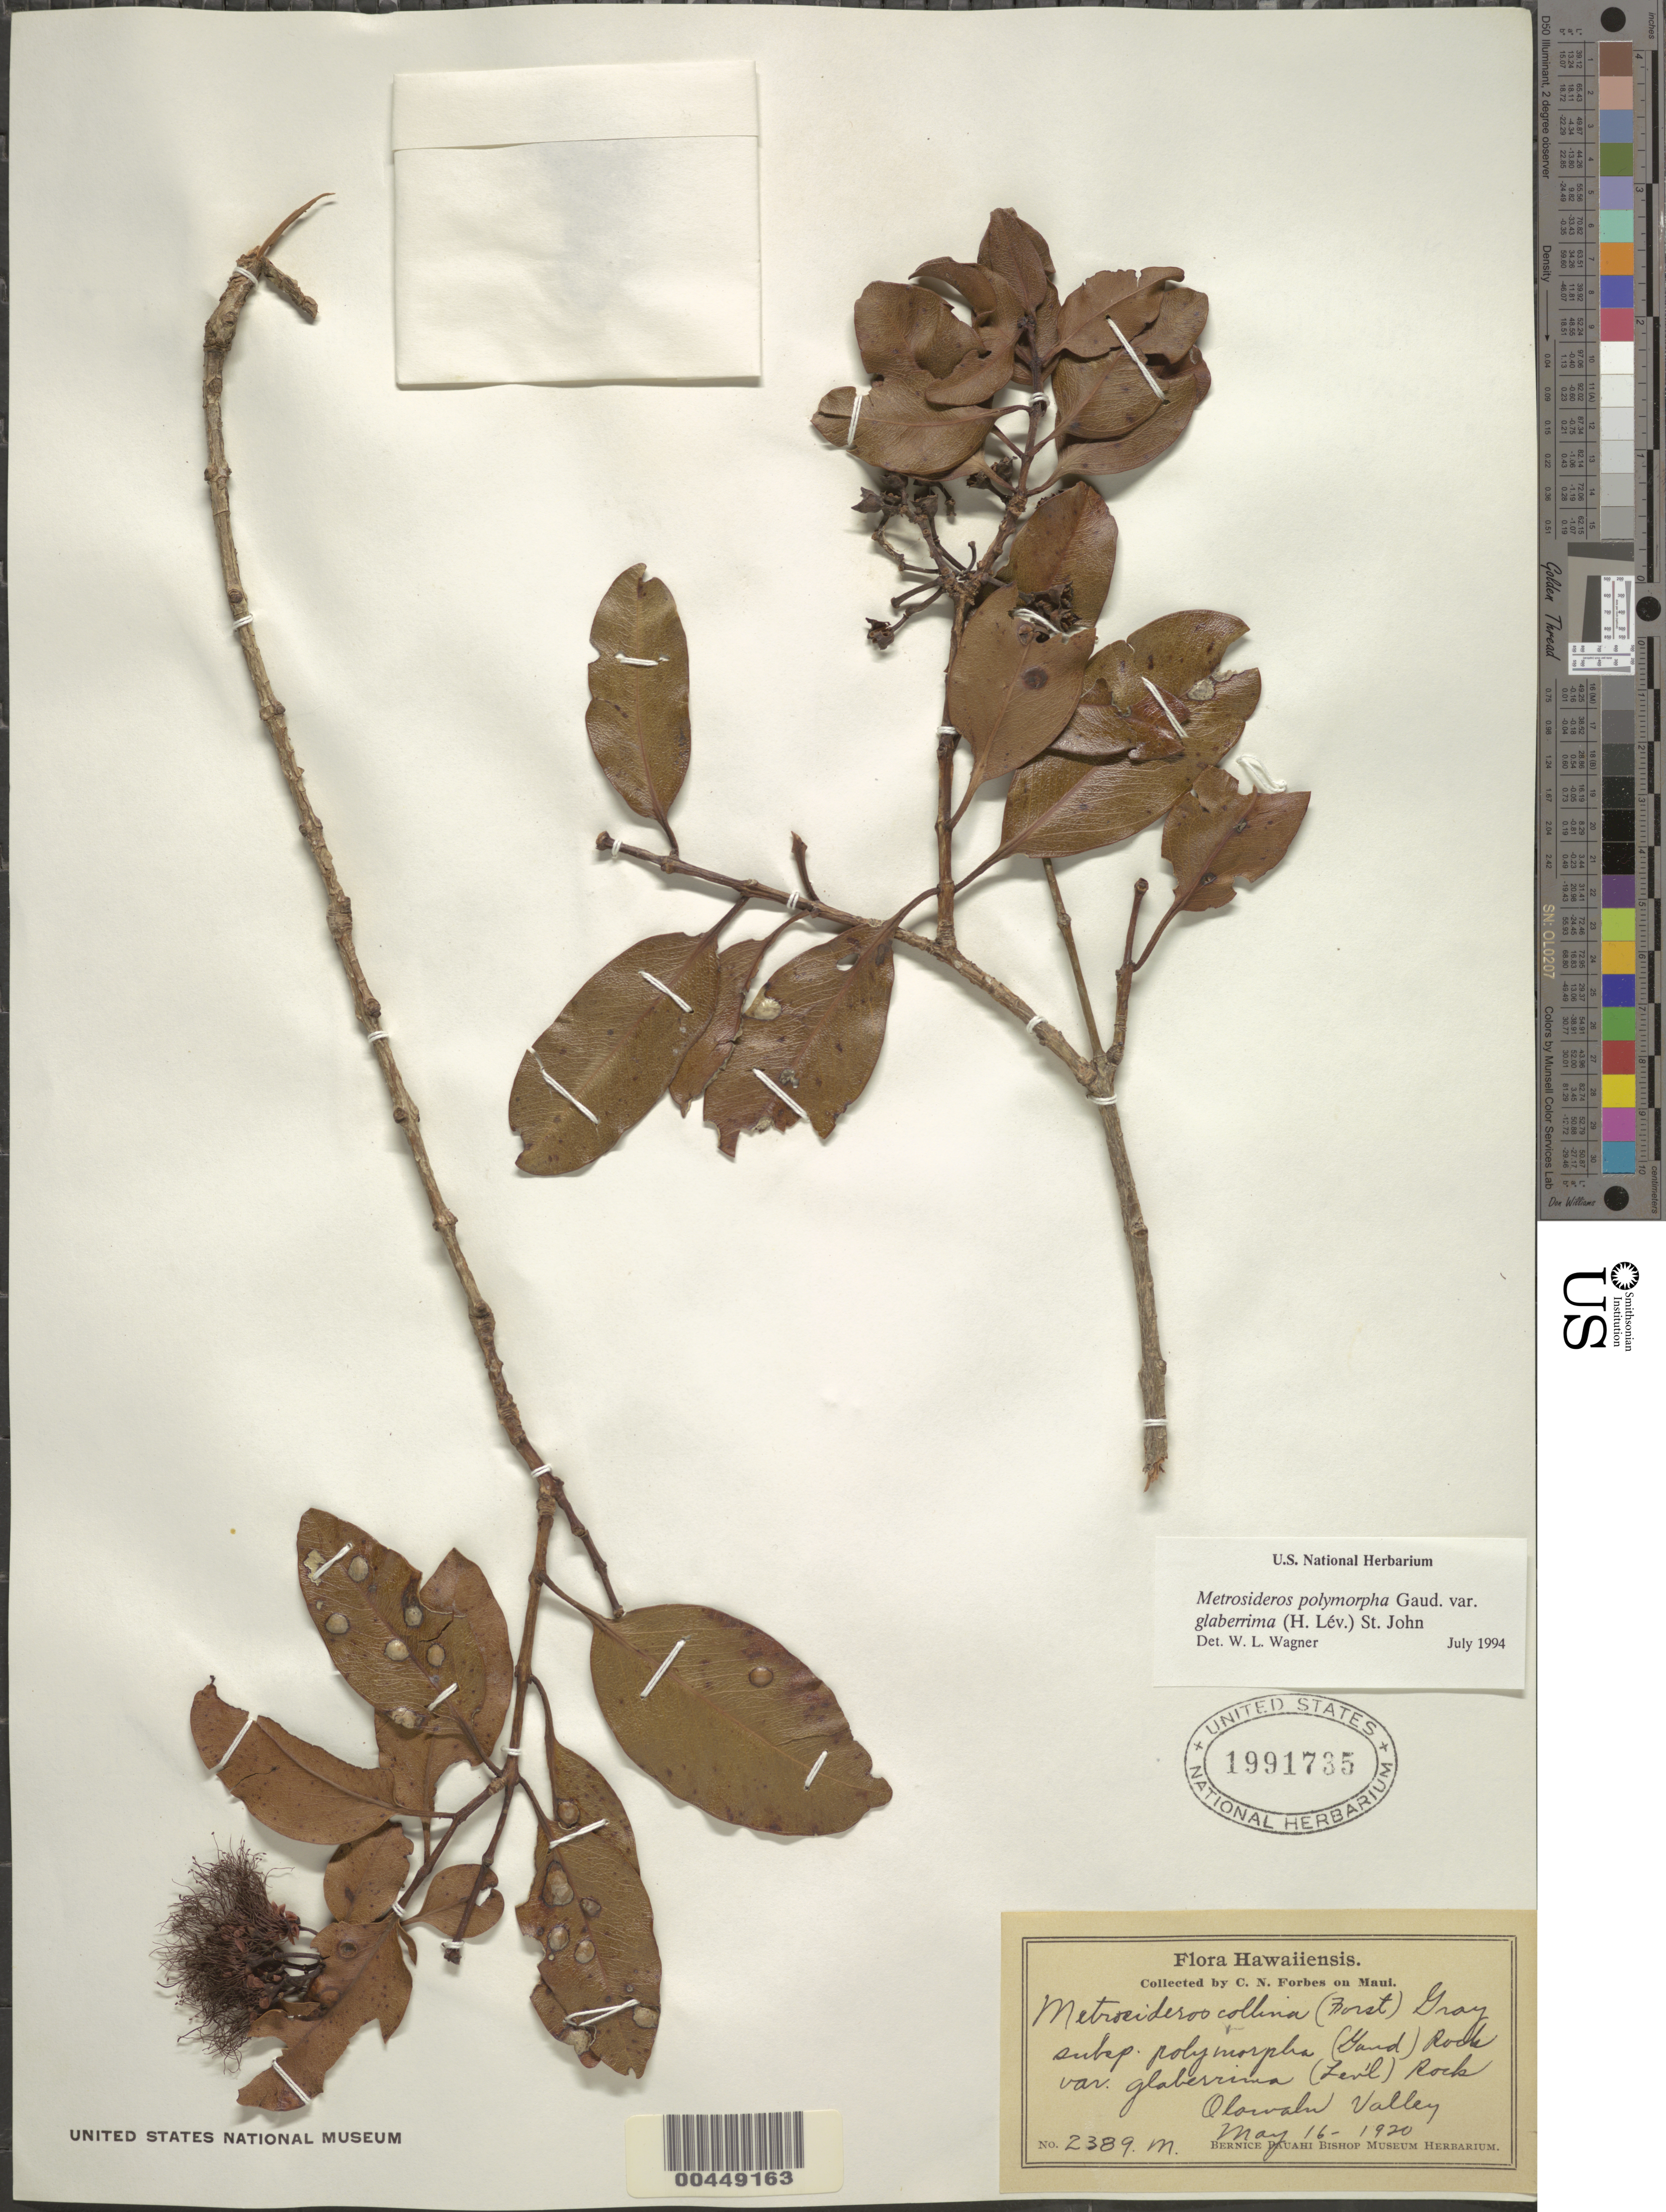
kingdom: Plantae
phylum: Tracheophyta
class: Magnoliopsida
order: Myrtales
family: Myrtaceae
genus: Metrosideros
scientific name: Metrosideros polymorpha var. glaberrima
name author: (H. Lév.) H. St. John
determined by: Wagner, W. L., (BOT), Smithsonian Institution - National Museum of Natural History (UNITED STATES)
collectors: C. N. Forbes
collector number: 2389.M.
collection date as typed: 16 May 1920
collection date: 1920-05-16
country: United States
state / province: Hawaii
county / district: Maui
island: Maui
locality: Olowalu Valley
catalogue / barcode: US 1991735